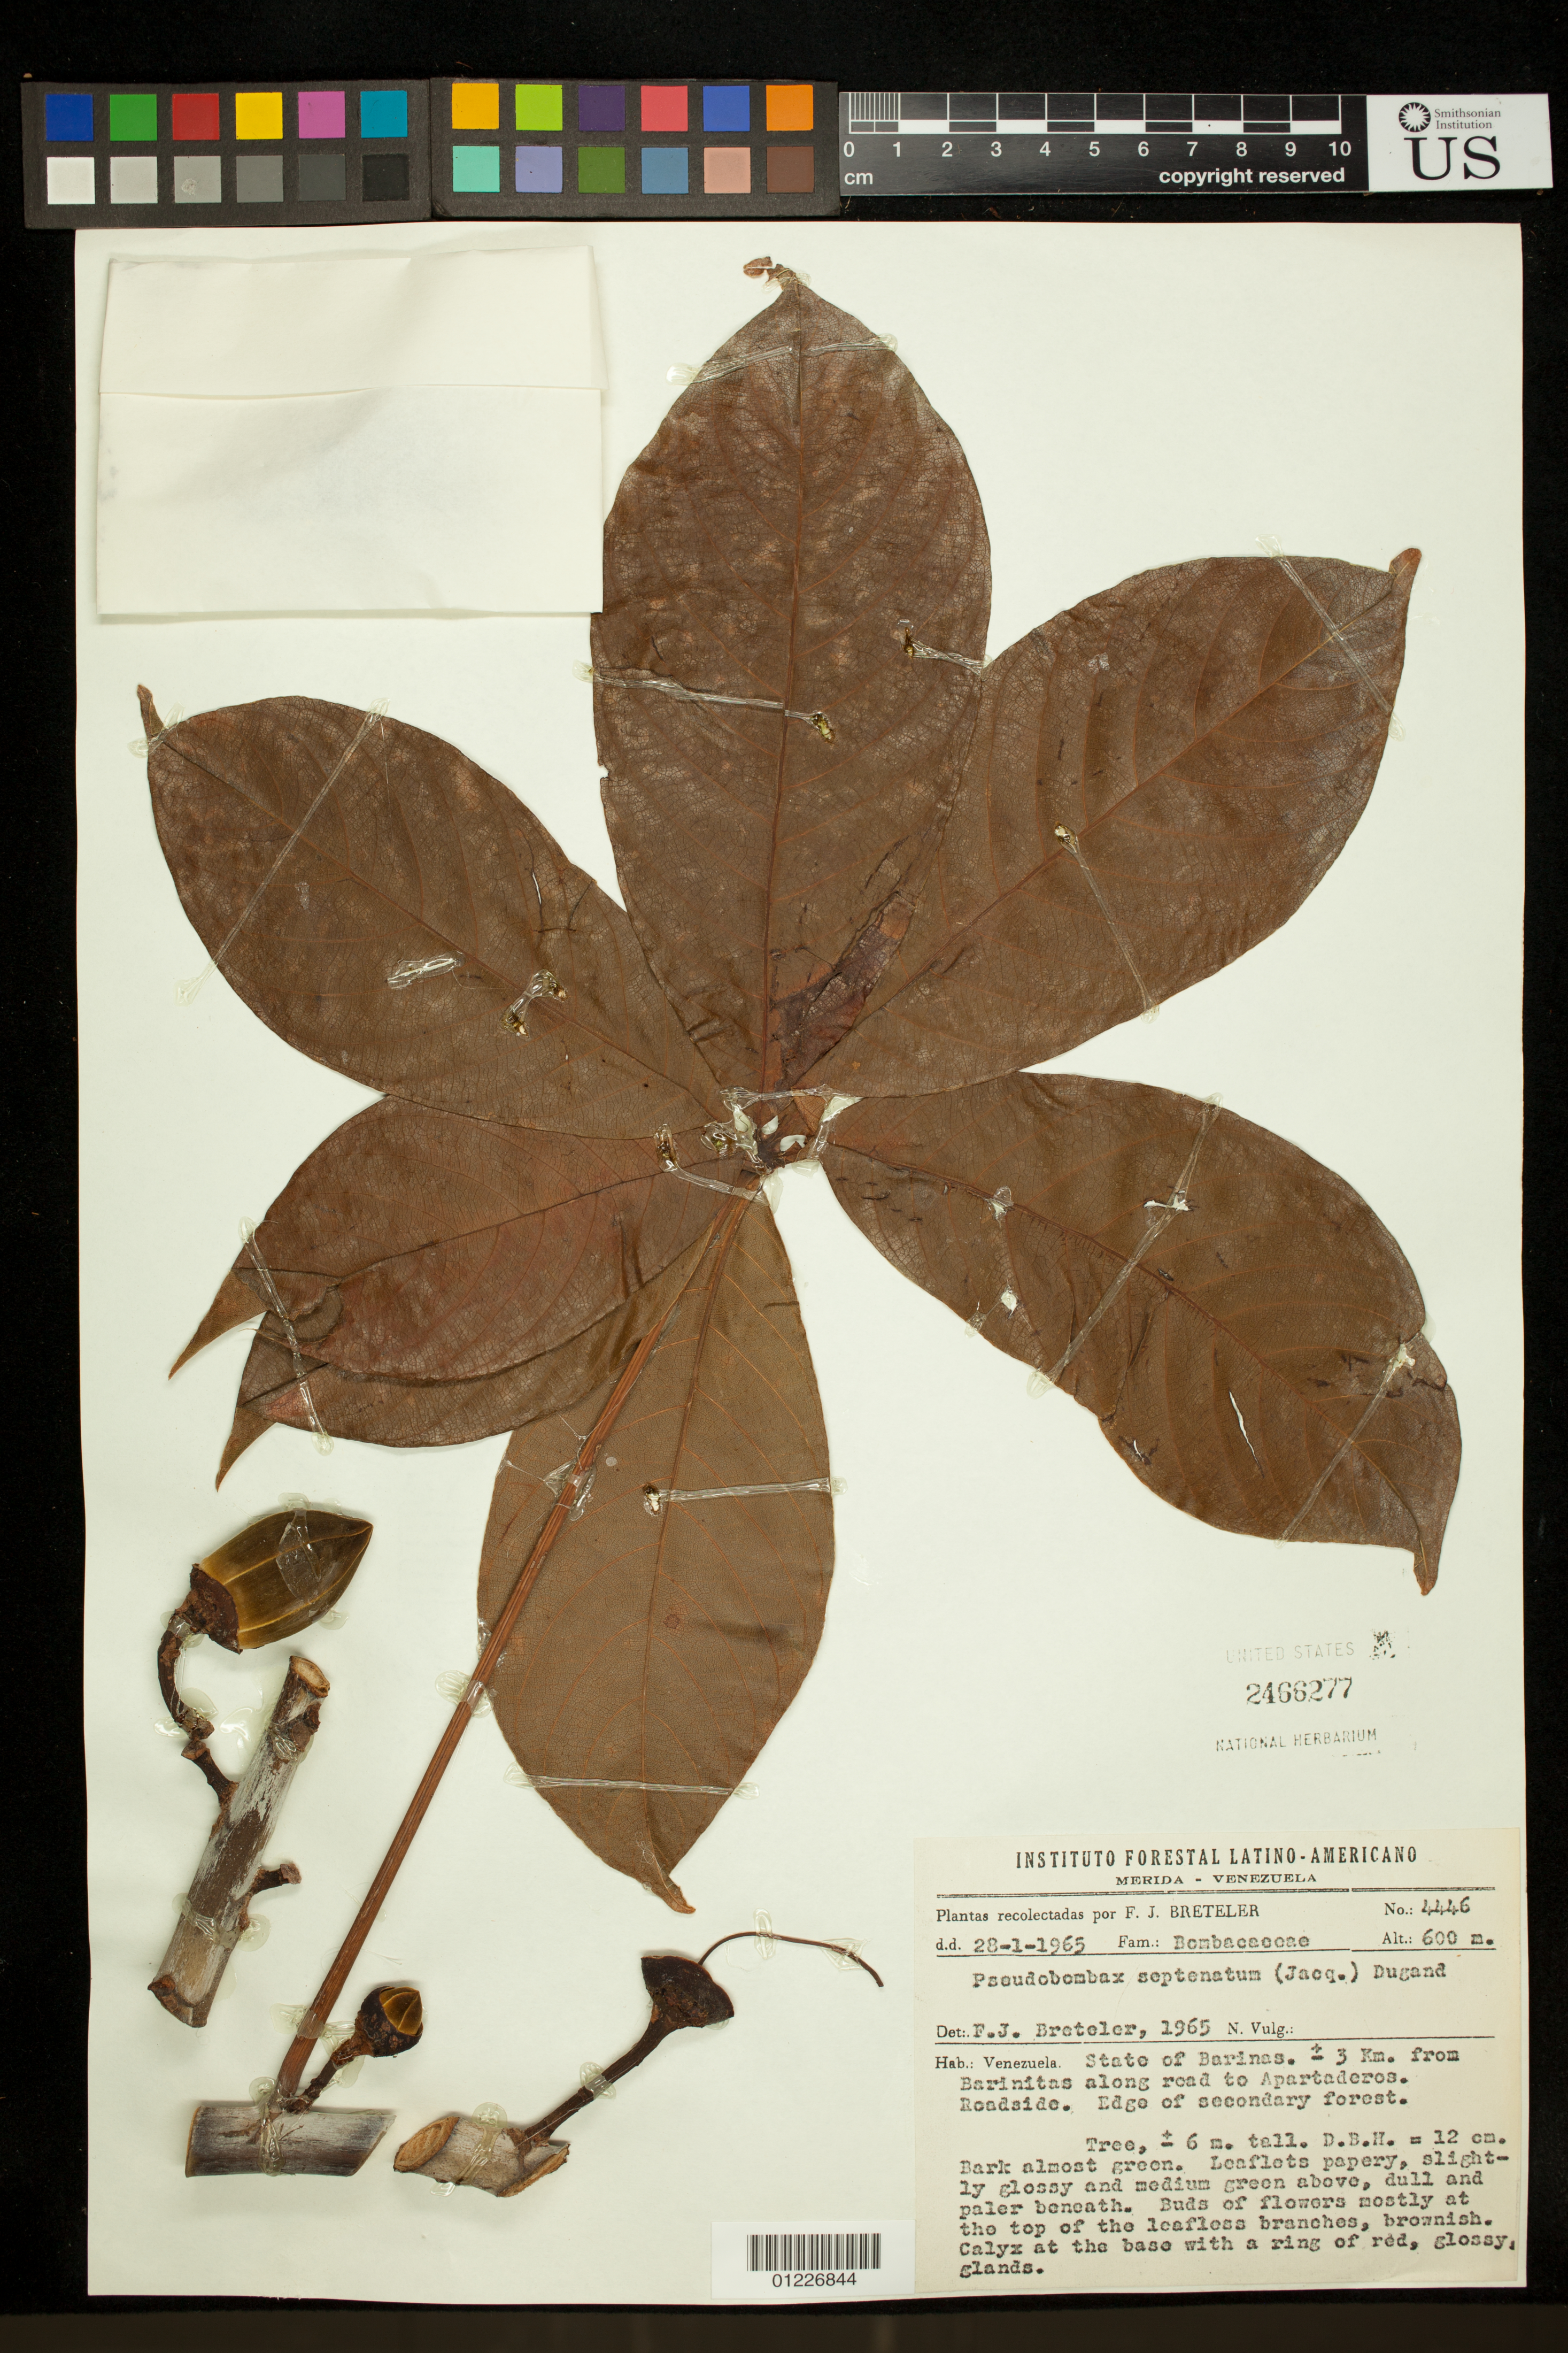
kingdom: Plantae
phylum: Tracheophyta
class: Magnoliopsida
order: Malvales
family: Malvaceae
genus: Pseudobombax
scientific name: Pseudobombax septenatum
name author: (Jacq.) Dugand G.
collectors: F. J. Breteler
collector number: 4446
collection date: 1965-01-28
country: Venezuela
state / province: Barinas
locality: along road to Apartaderos.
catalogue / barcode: US 2466277